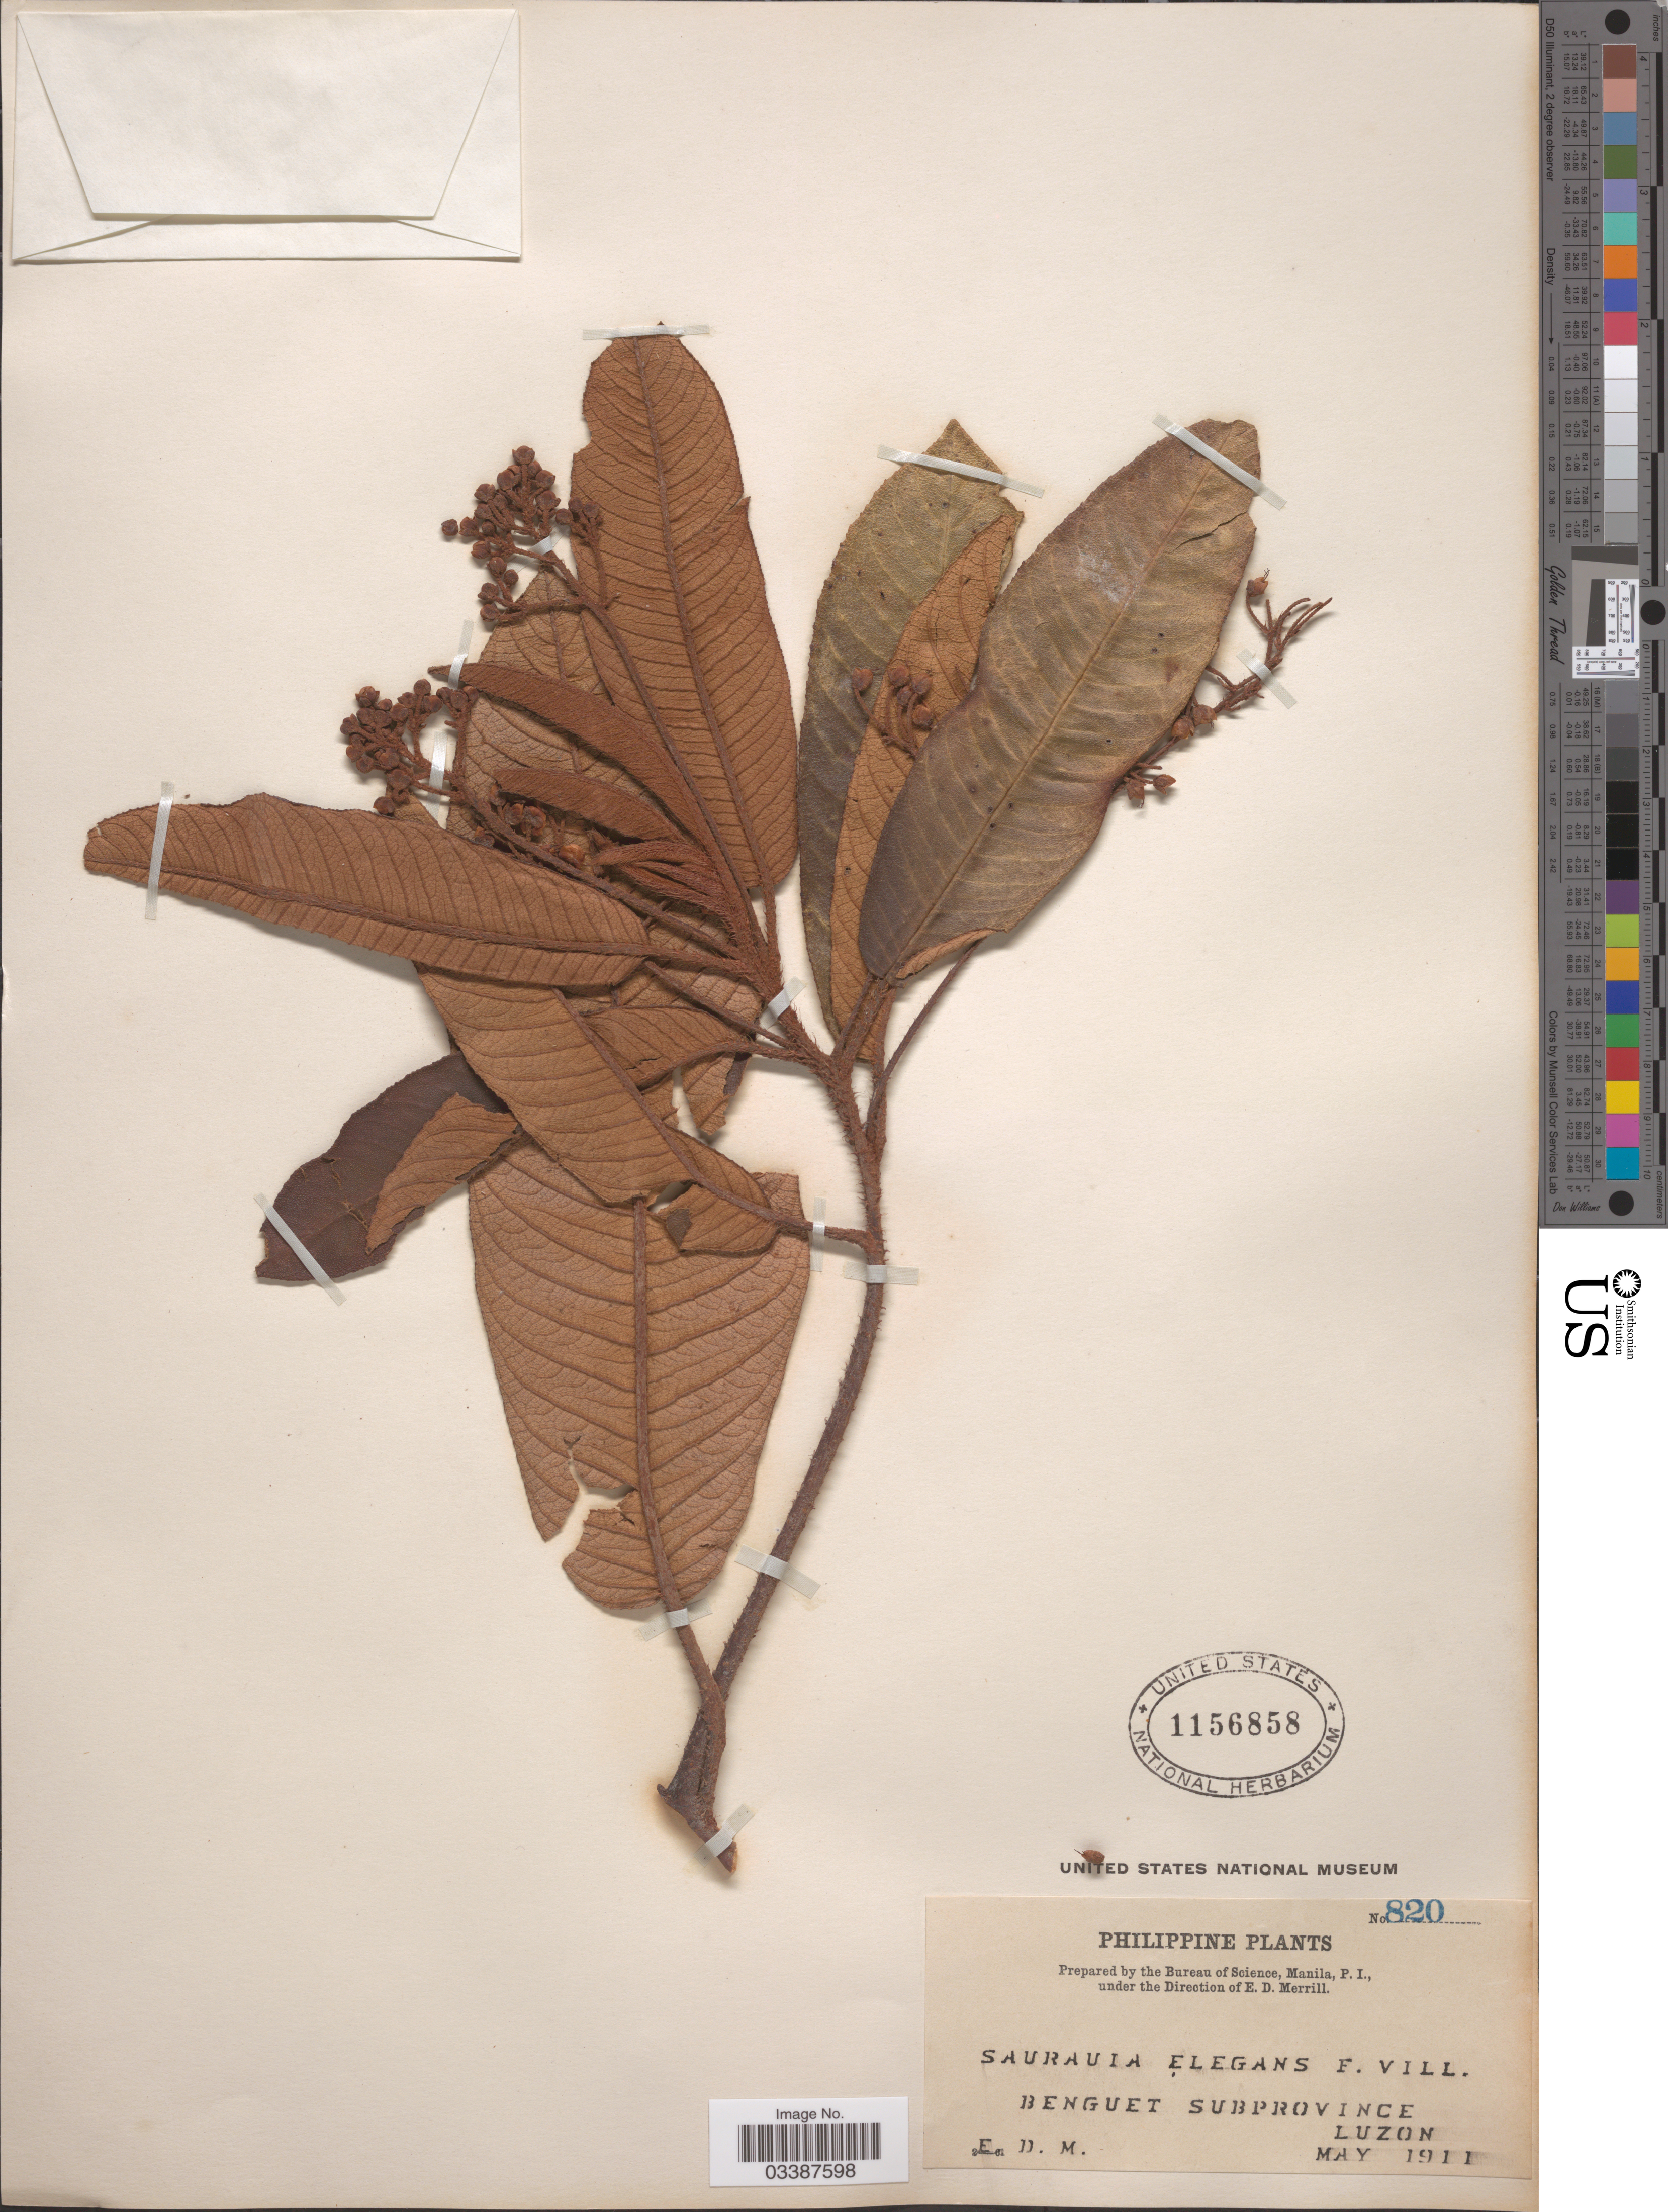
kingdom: Plantae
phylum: Tracheophyta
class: Magnoliopsida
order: Ericales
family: Actinidiaceae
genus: Saurauia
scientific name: Saurauia elegans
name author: Fern.-Vill.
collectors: E. D. Merrill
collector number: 820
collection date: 1911-05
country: Philippines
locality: Benguet Subprovince, Luzon.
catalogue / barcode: US 1156858